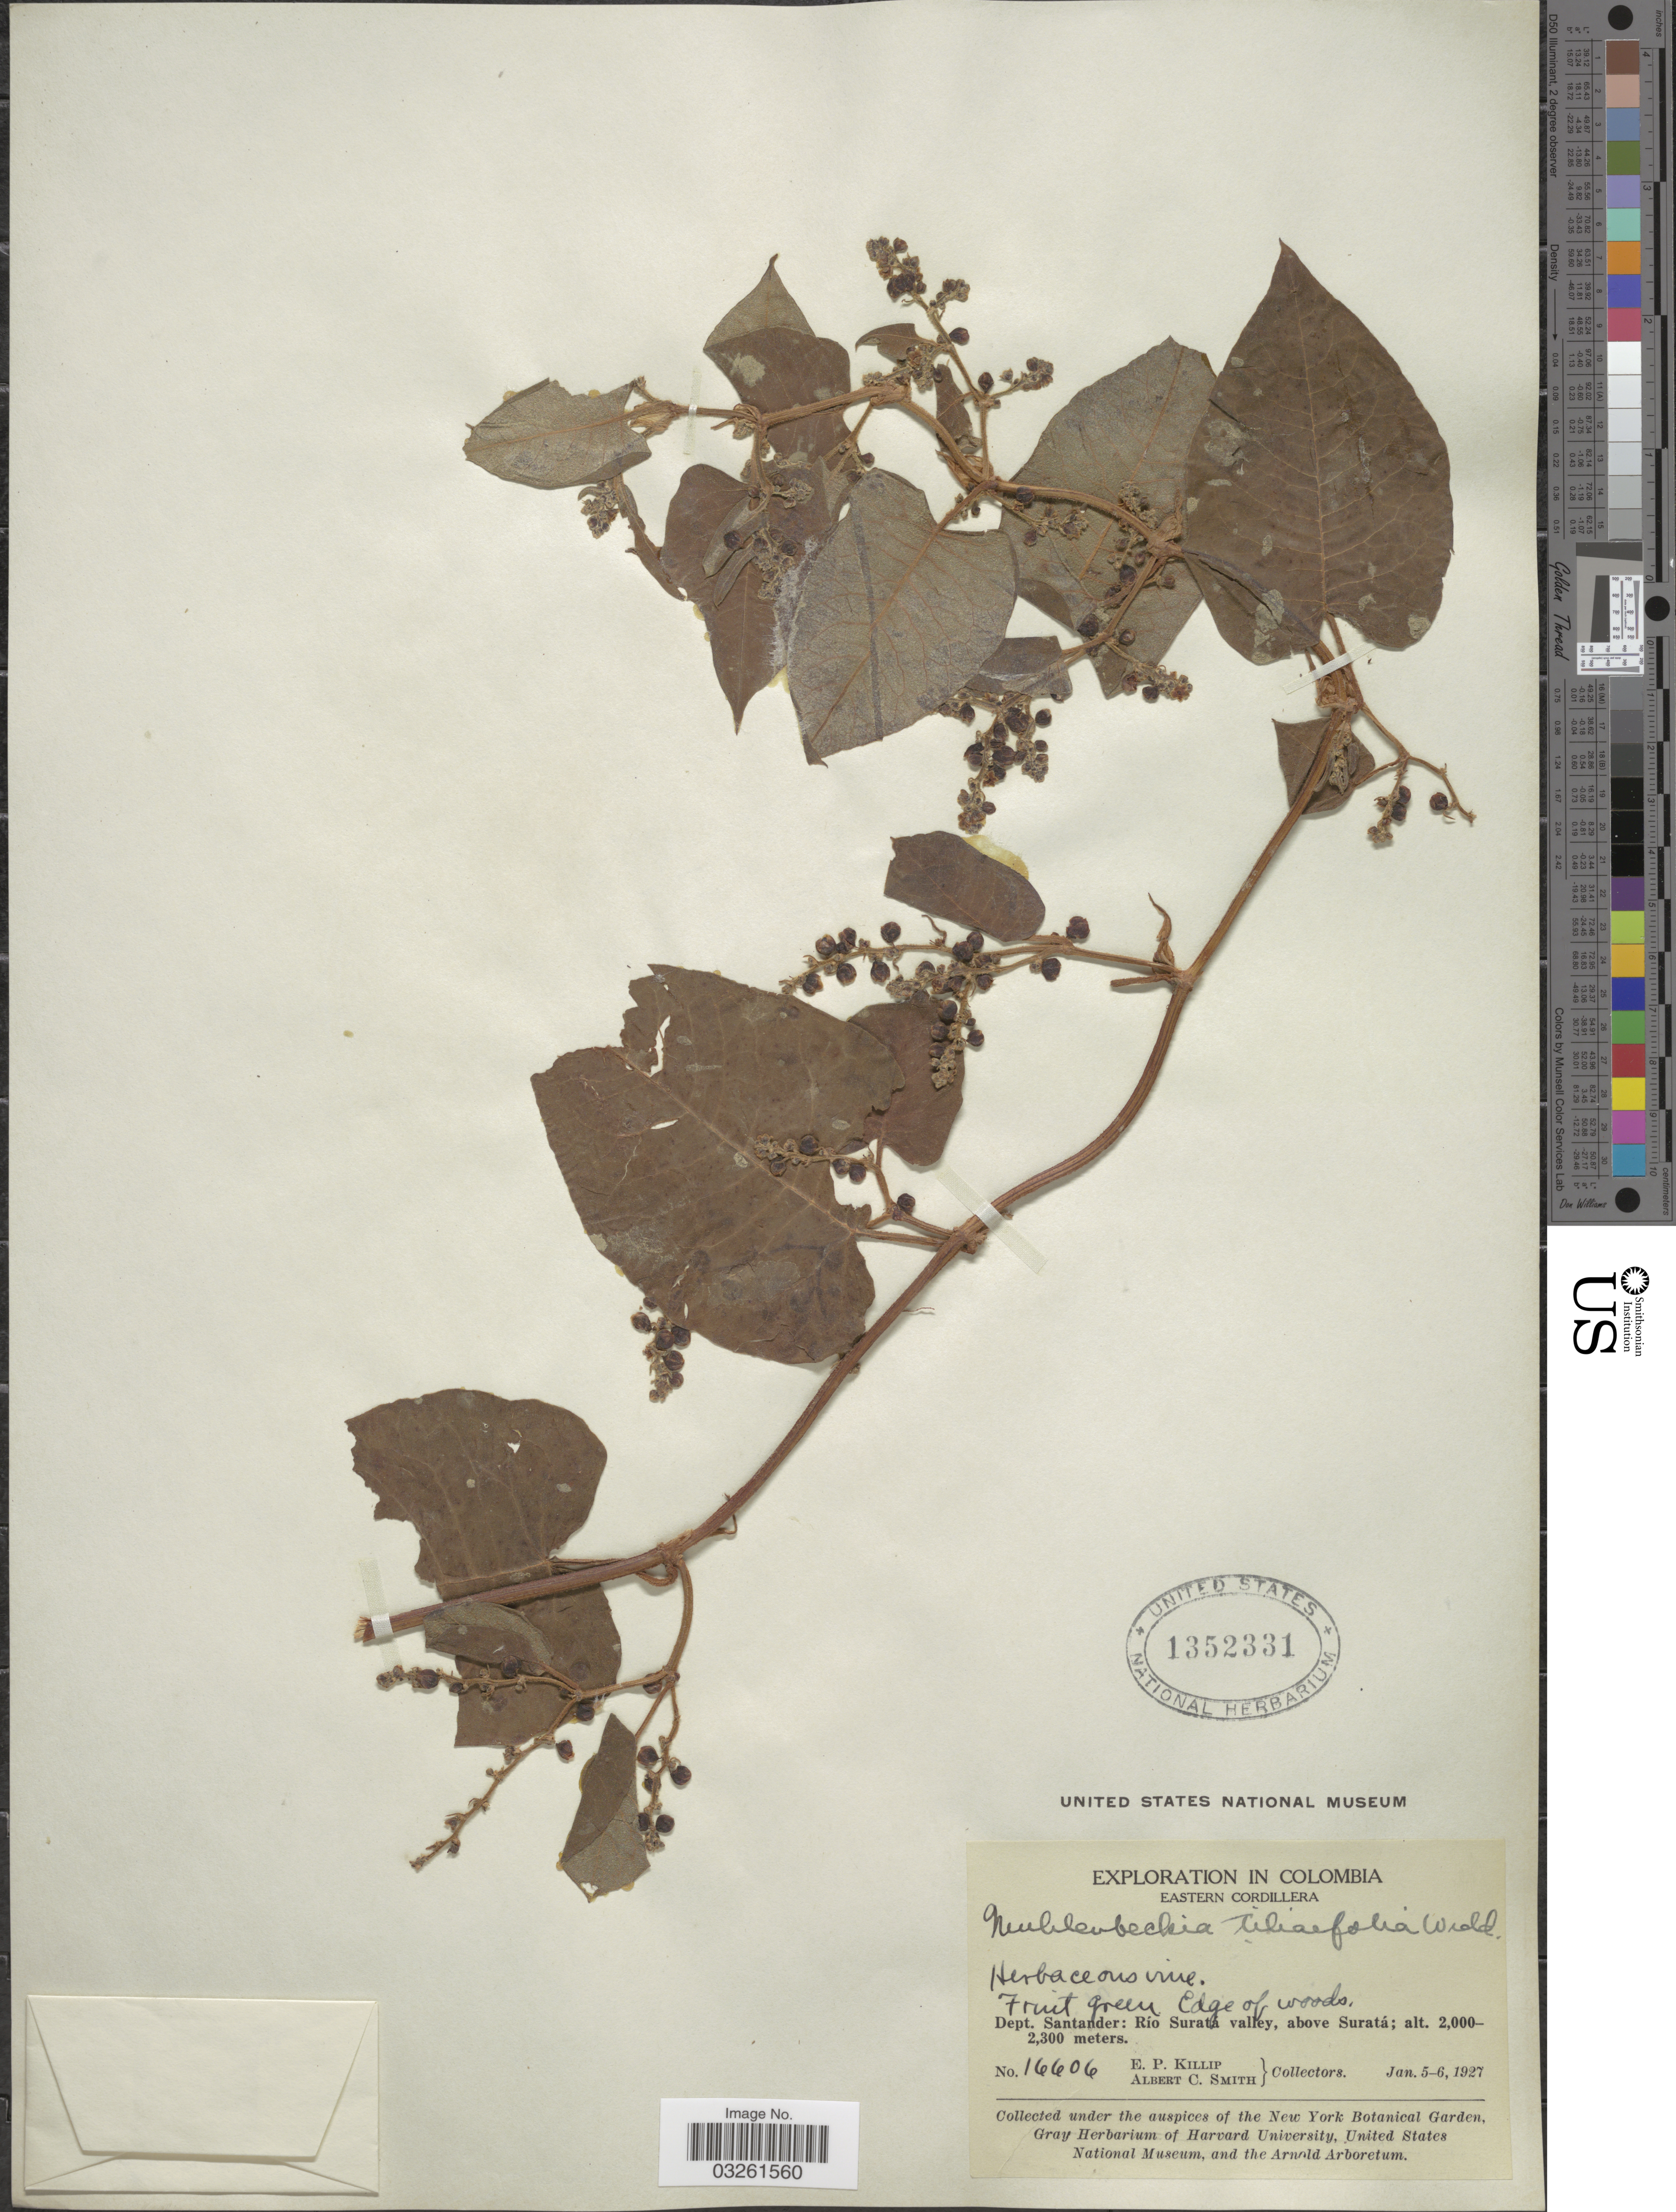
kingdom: Plantae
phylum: Tracheophyta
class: Magnoliopsida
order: Caryophyllales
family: Polygonaceae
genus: Muehlenbeckia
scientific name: Muehlenbeckia tiliifolia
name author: Wedd.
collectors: E. P. Killip & A. C. Smith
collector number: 16606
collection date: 1927-01-05/1927-01-06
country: Colombia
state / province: Santander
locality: Eastern Cordillera, Dept. Santander: Rio Surata valley, above Suratá.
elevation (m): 2000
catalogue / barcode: US 1352331